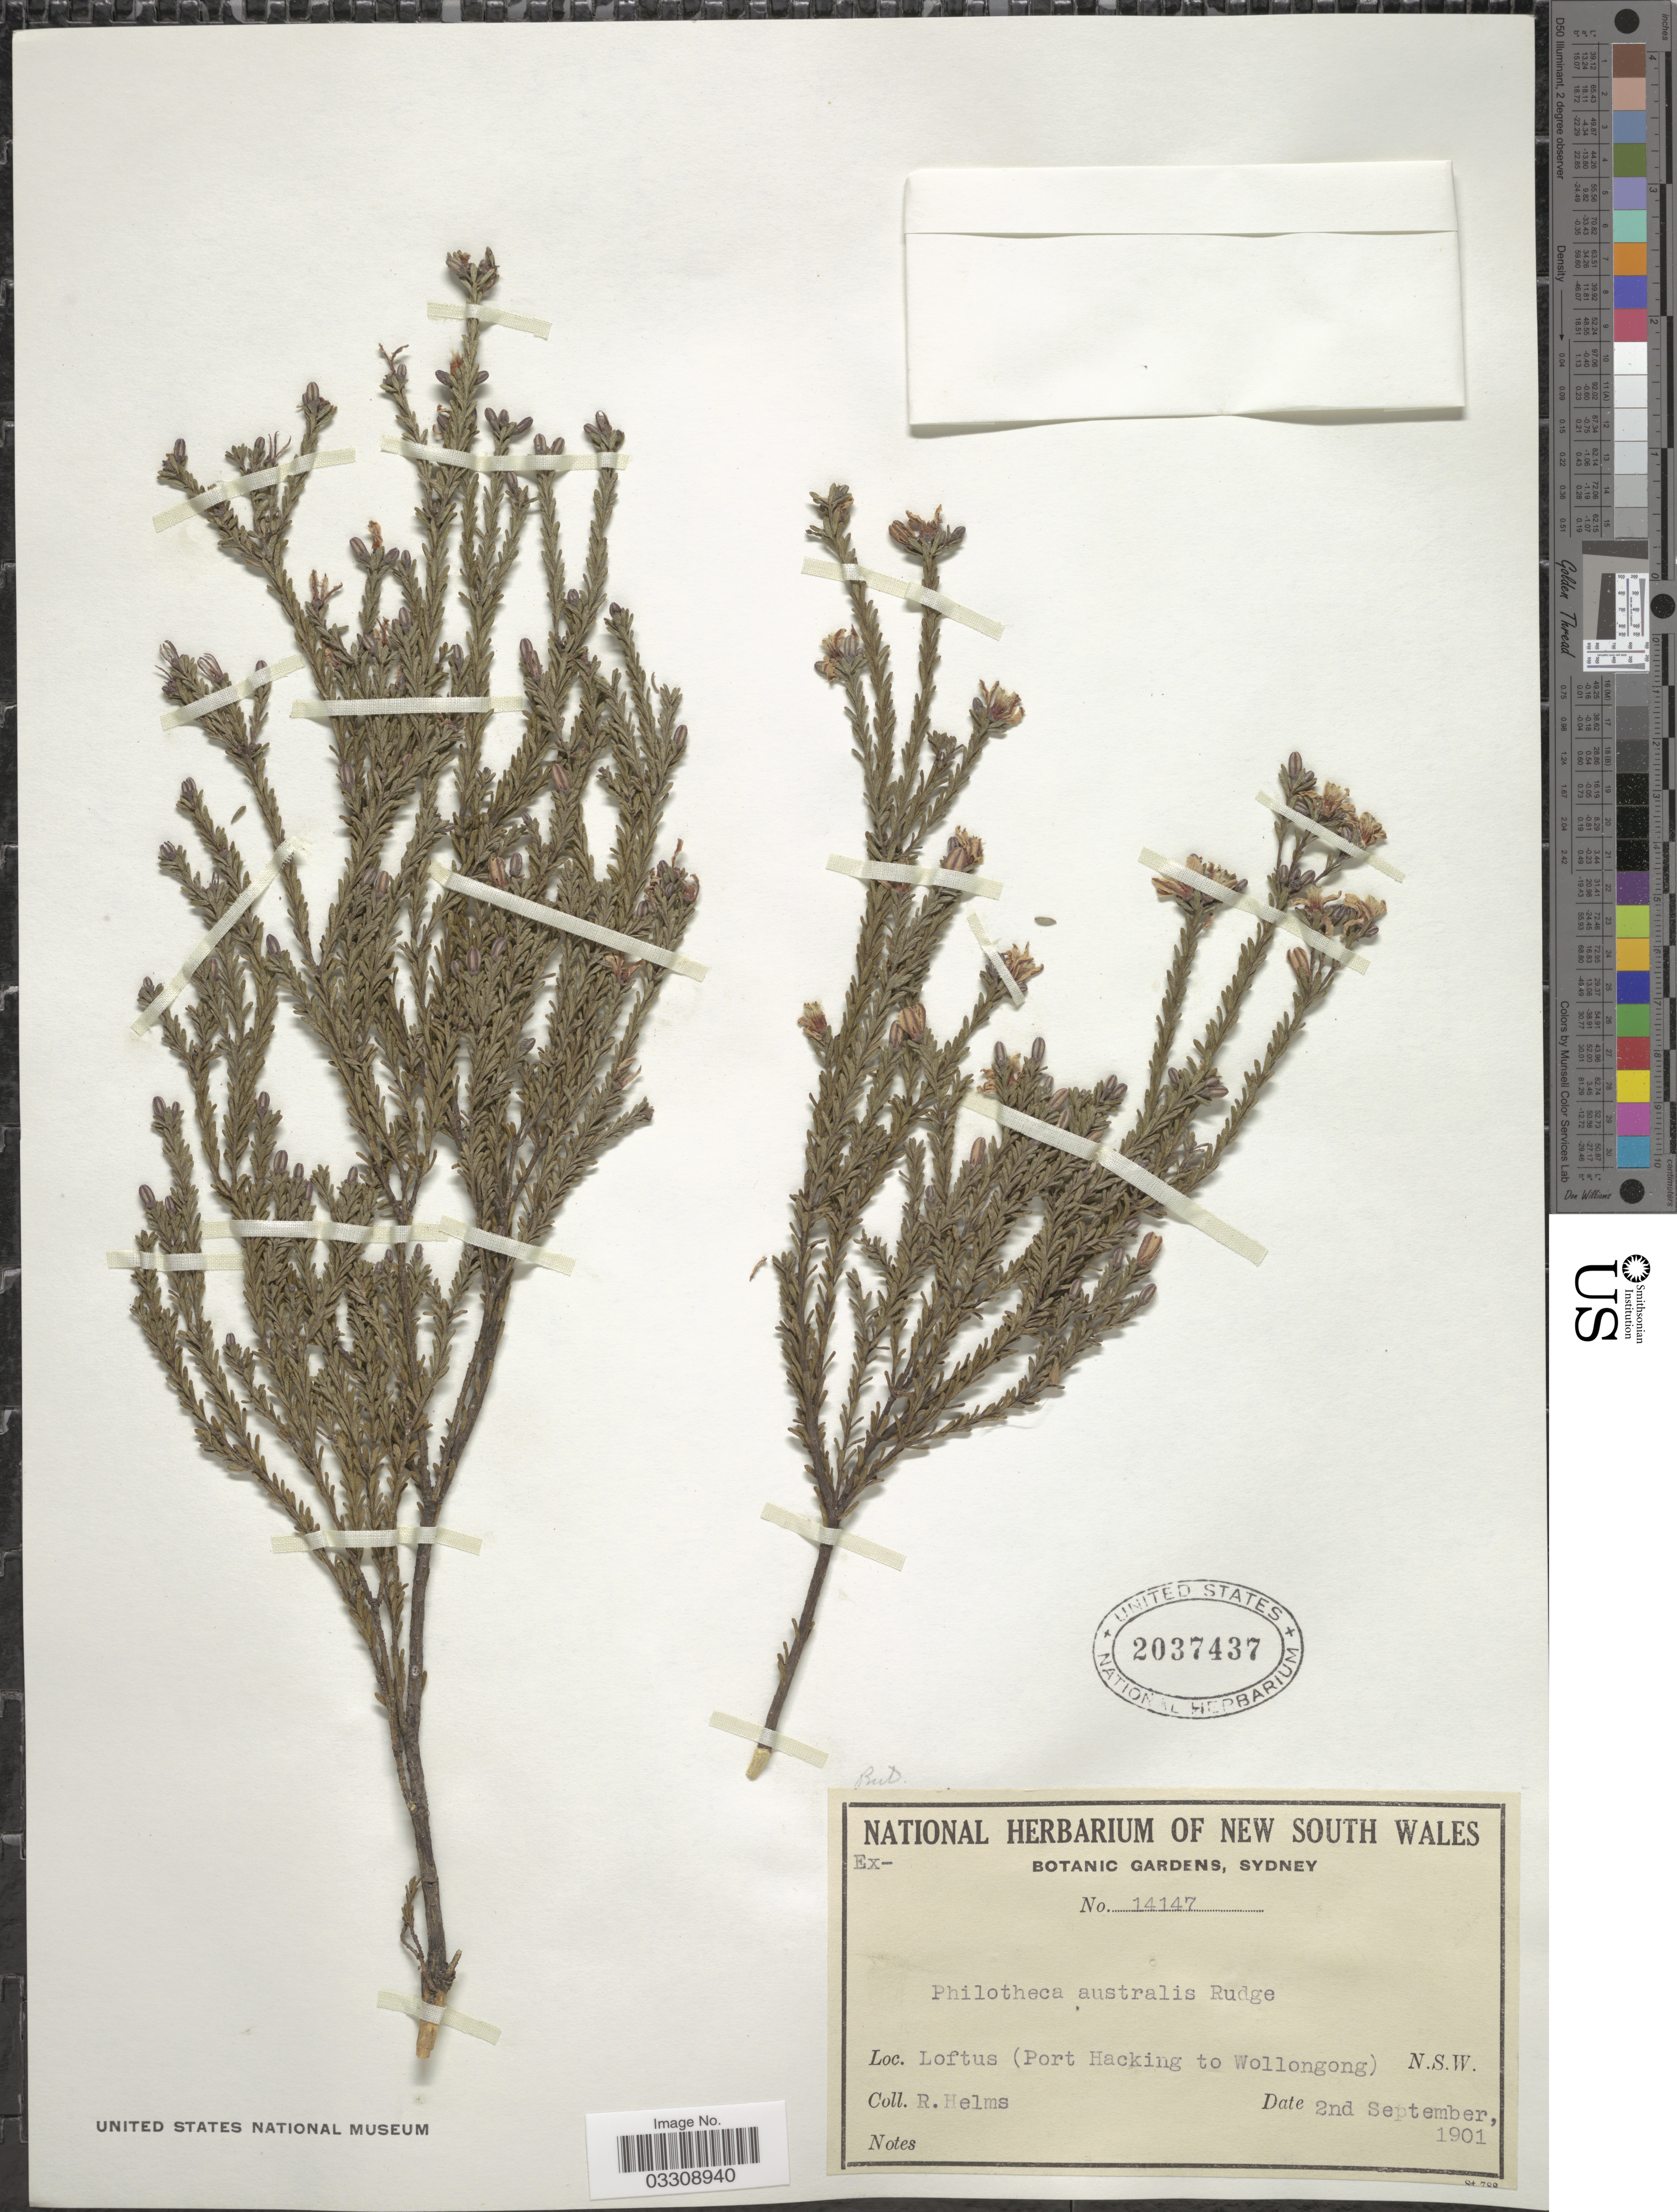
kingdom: Plantae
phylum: Tracheophyta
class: Magnoliopsida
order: Sapindales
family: Rutaceae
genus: Philotheca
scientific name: Philotheca australis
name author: Rudge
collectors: R. Helms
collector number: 14147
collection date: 1901-09-02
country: Australia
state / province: New South Wales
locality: Loftus (Port Hacking to Wollongong).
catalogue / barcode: US 2037437